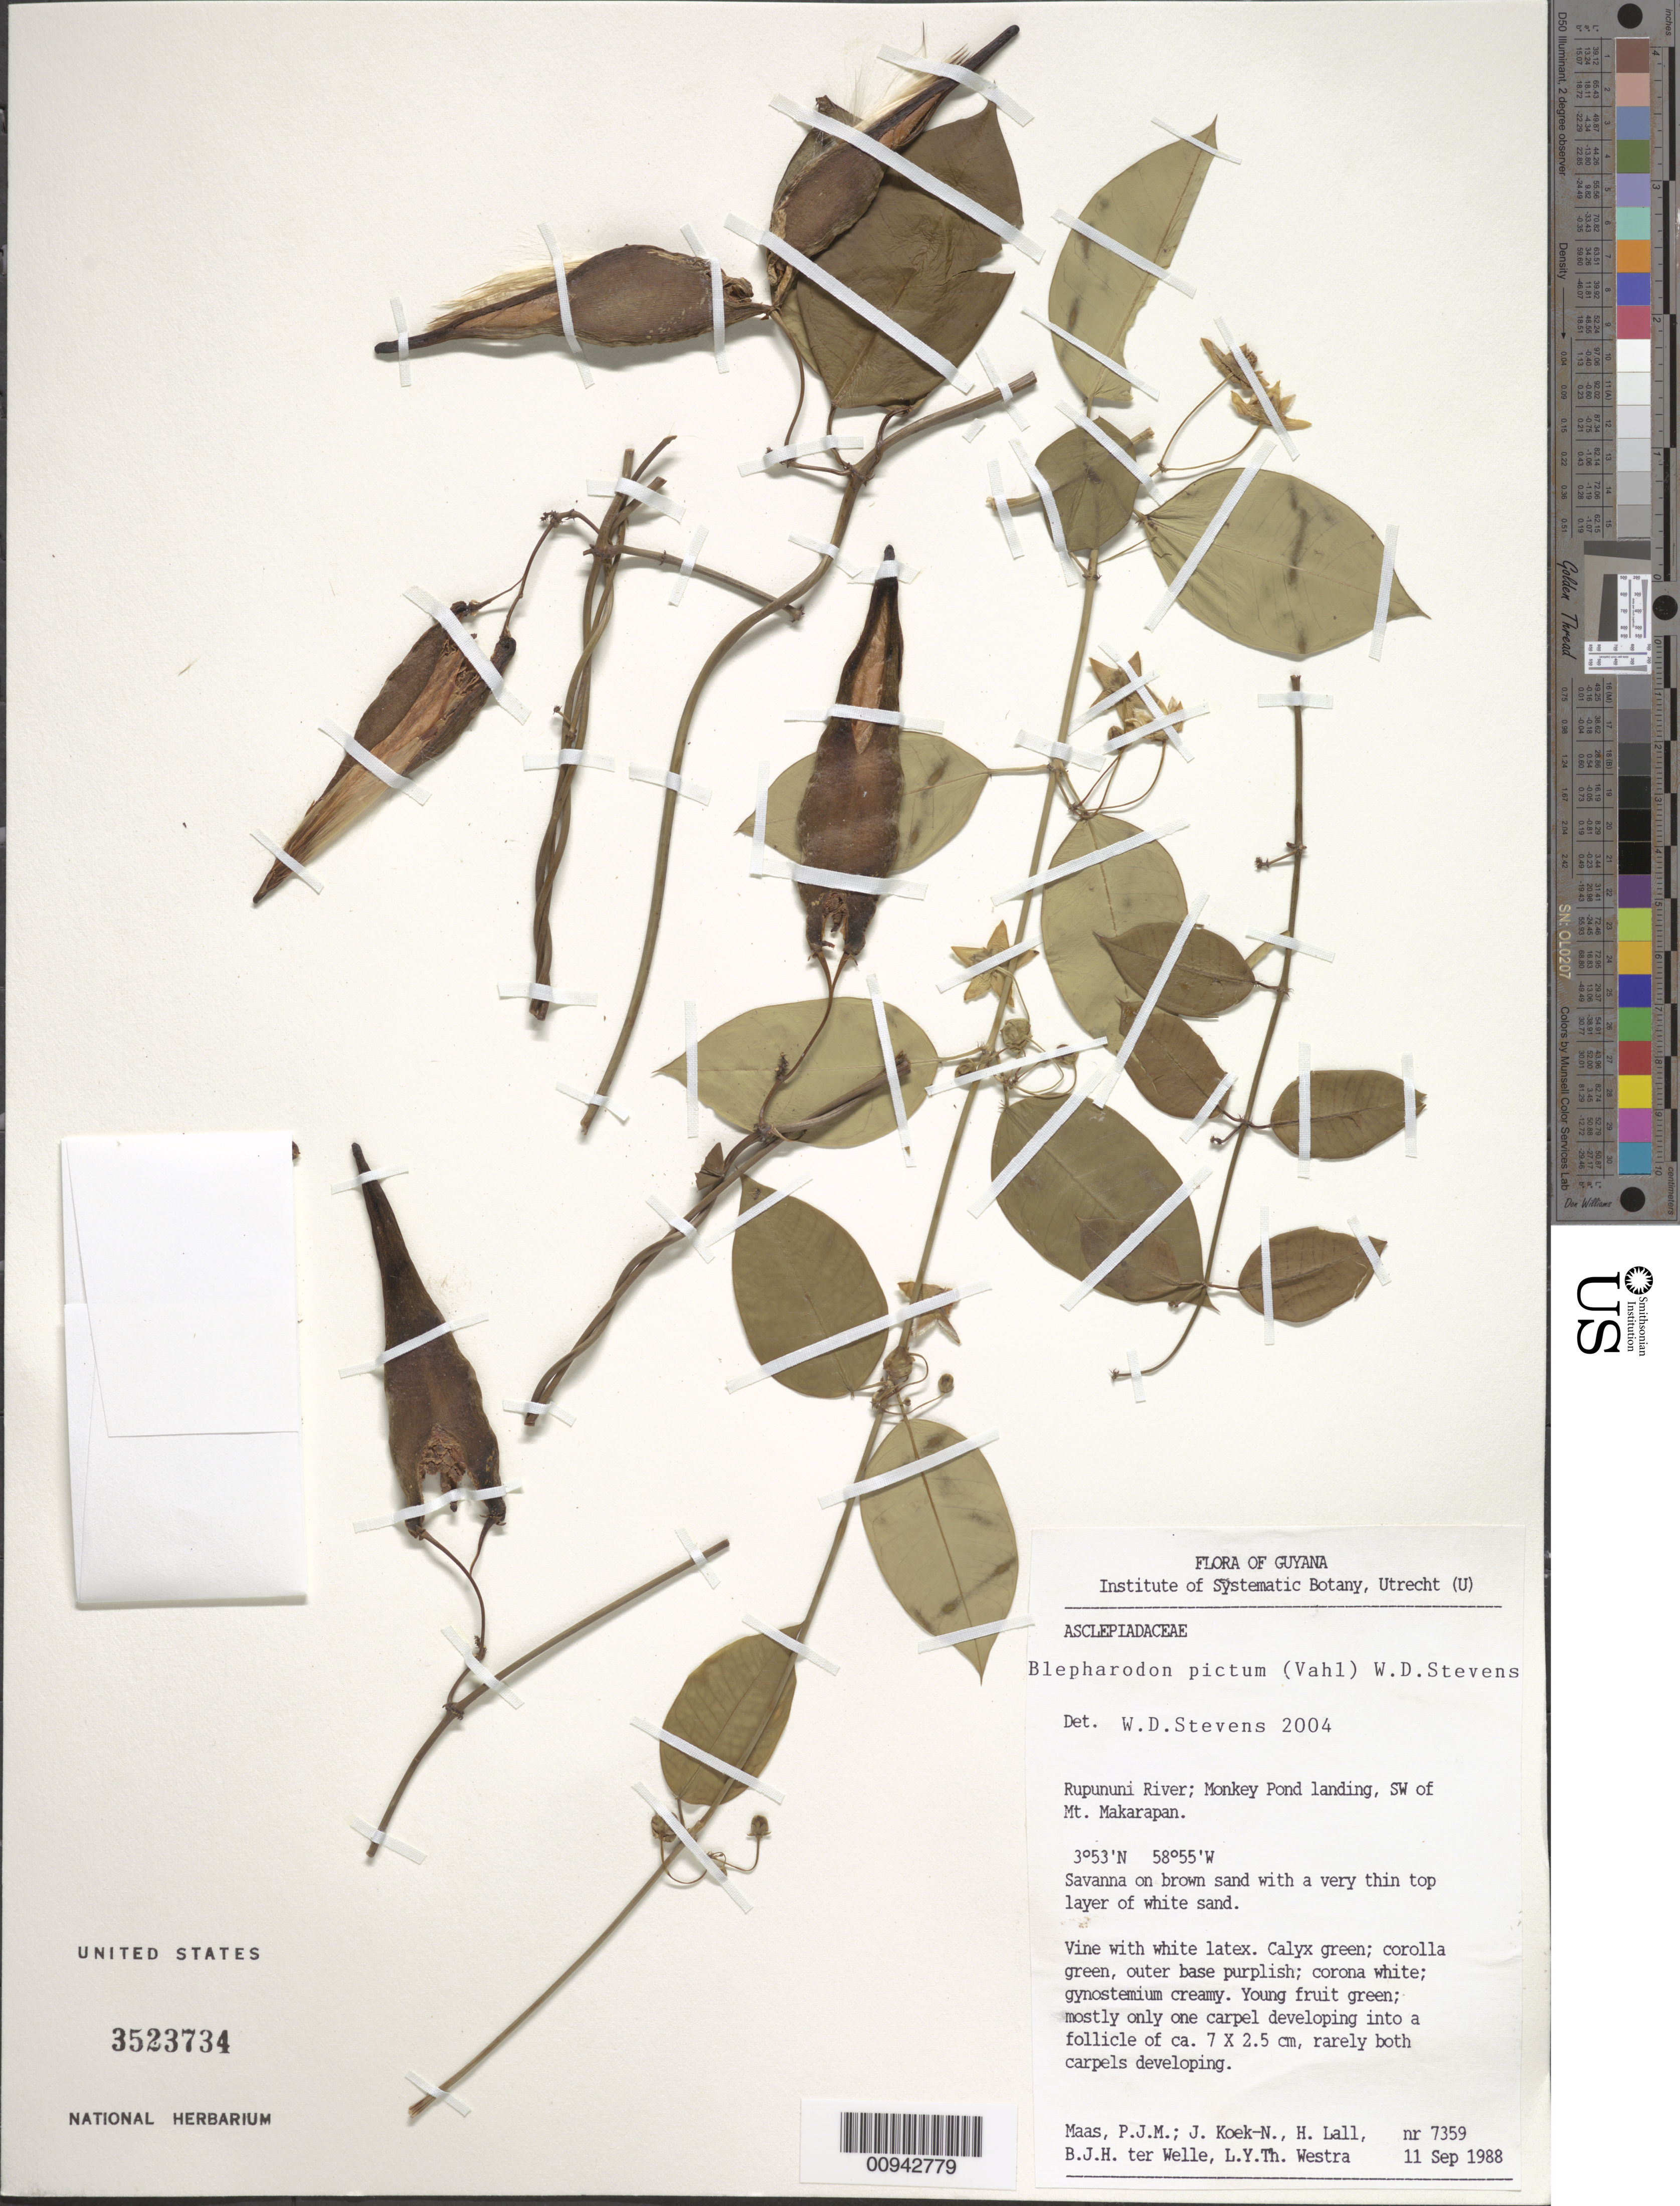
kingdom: Plantae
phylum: Tracheophyta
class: Magnoliopsida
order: Gentianales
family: Apocynaceae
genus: Blepharodon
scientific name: Blepharodon pictum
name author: (Vahl) W.D. Stevens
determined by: Stevens, W. Douglas, Missouri Botanical Garden (MO)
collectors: P. Maas, J. Koek-Noorman, H. Lall, B. Welle & L. Y. T. Westra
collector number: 7359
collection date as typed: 11-Sep-97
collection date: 1997-09-11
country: Guyana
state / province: U. Takutu-U. Essequibo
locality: Rupununi River; Monkey Pond Landing, SW of Mt. Makarapan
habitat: Savanna on brown sand with a very thin top layer of white sand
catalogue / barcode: US 3523734